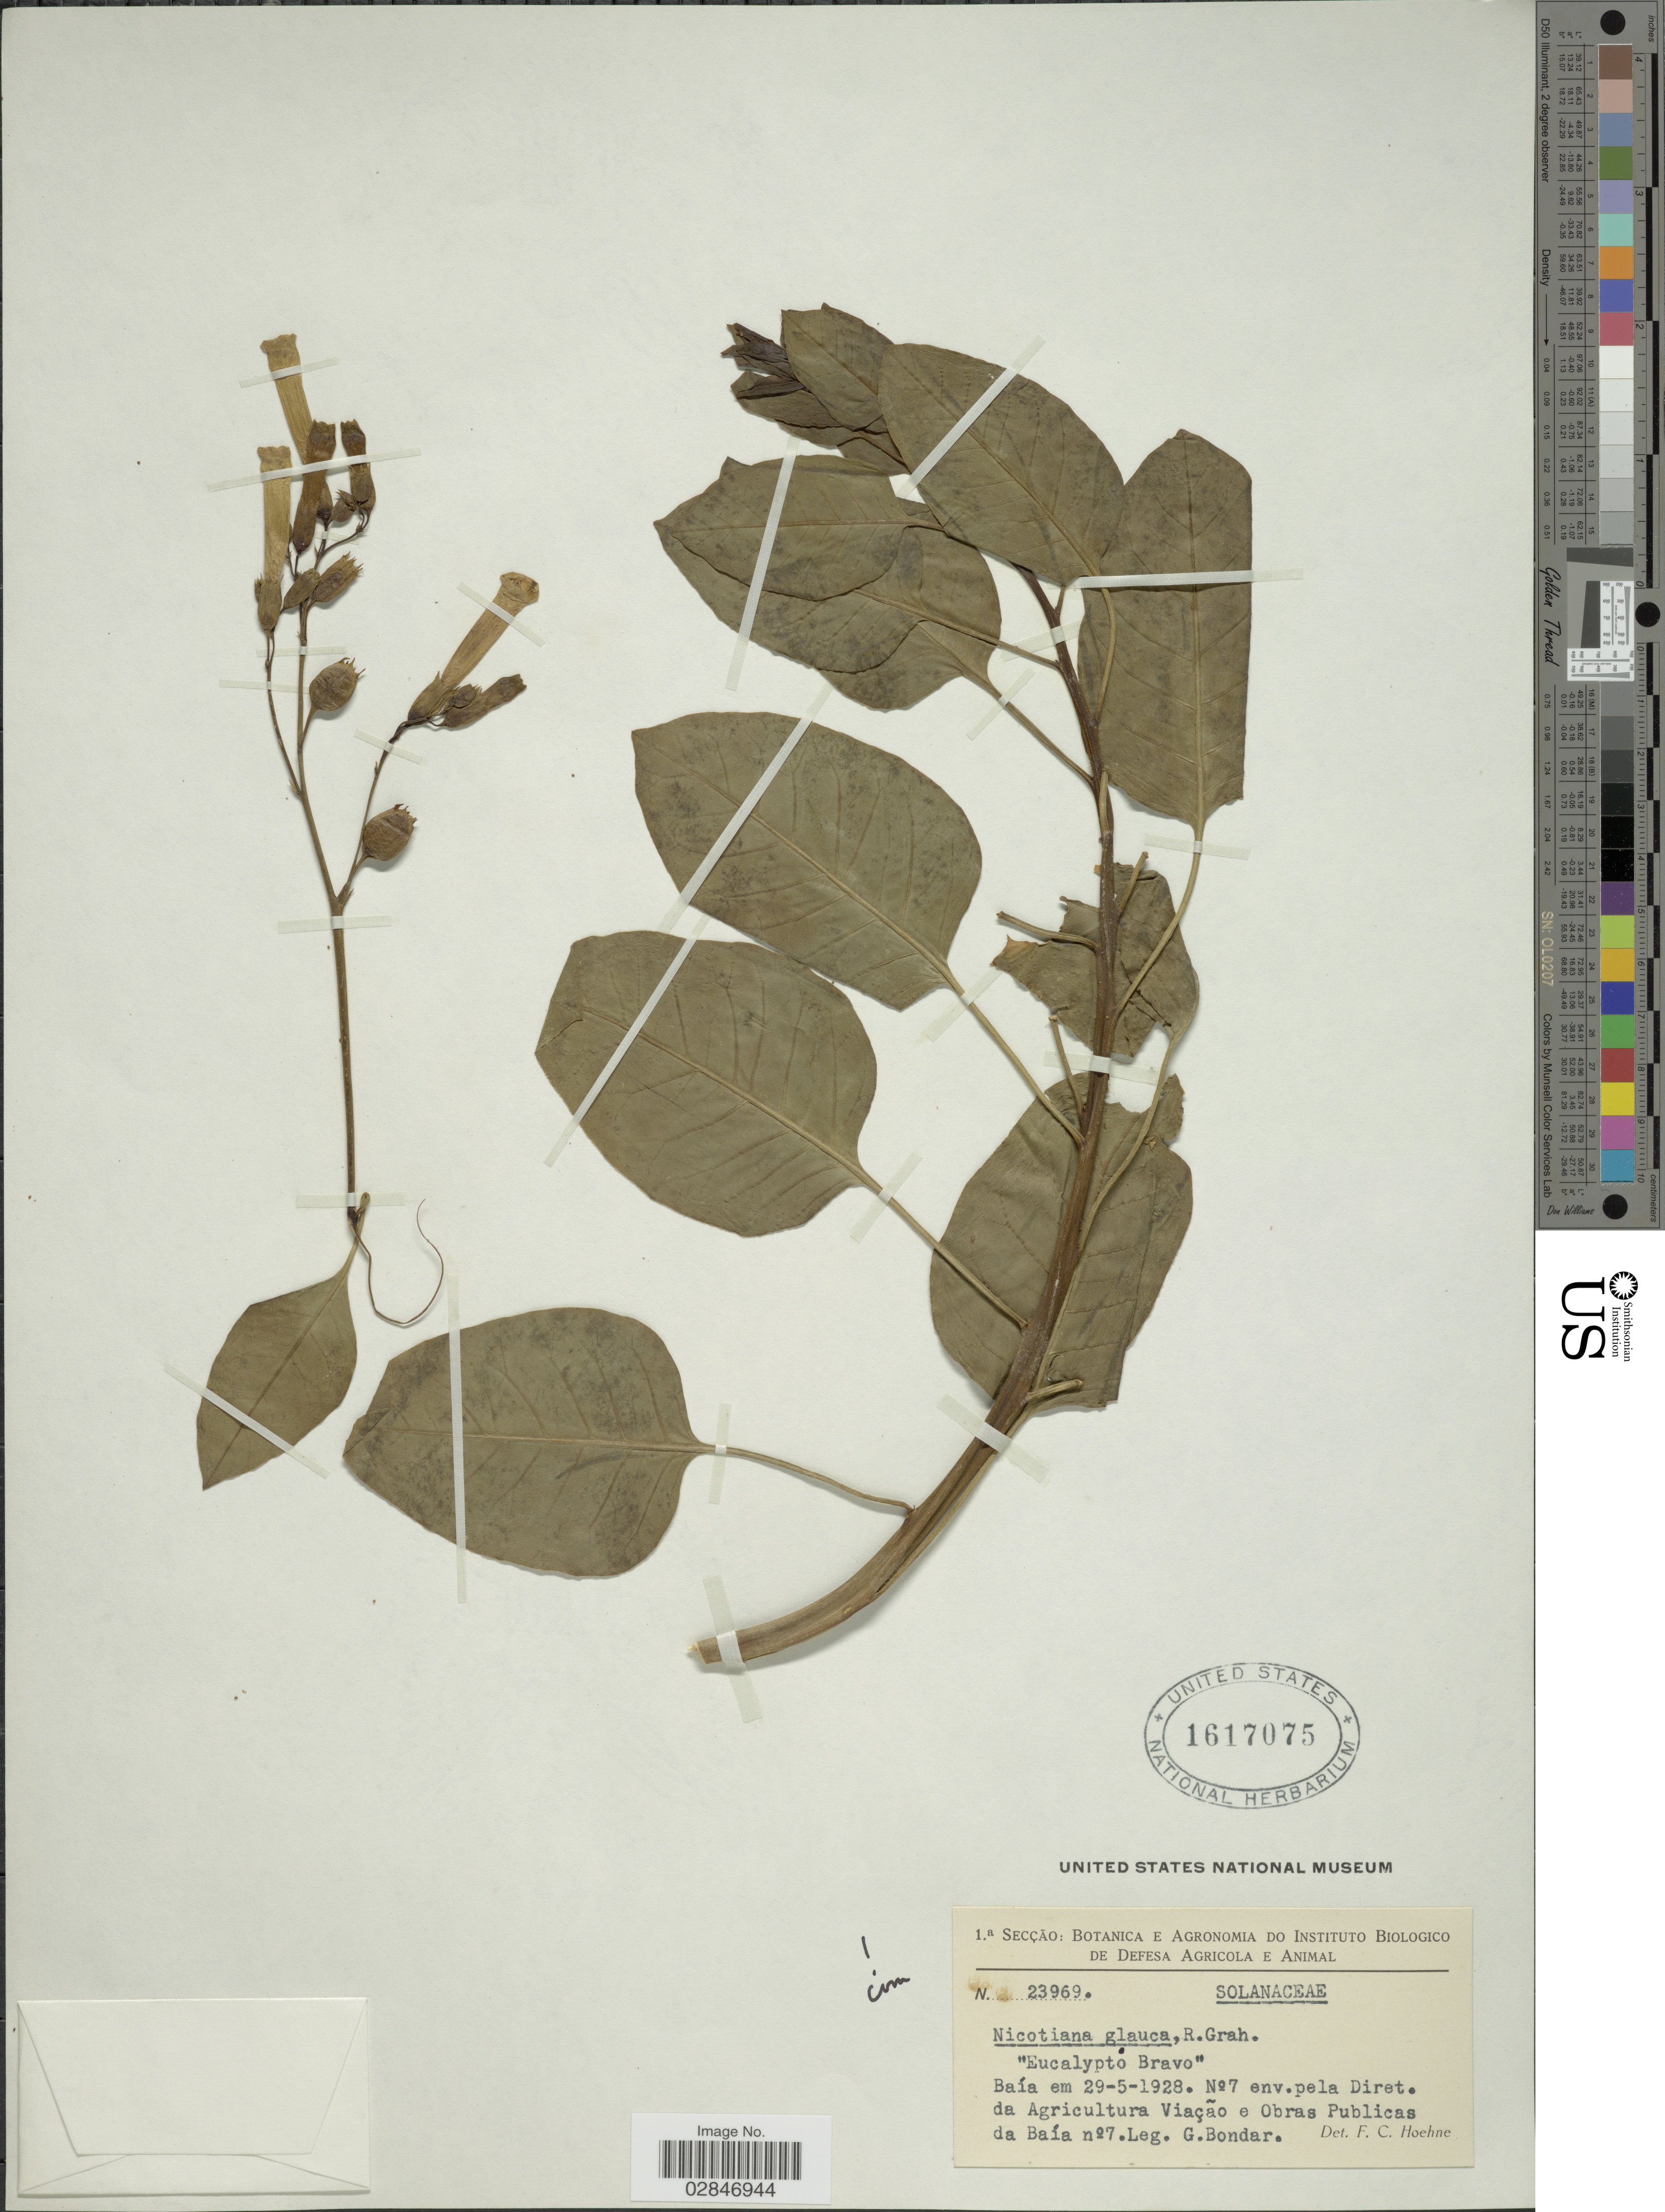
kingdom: Plantae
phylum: Tracheophyta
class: Magnoliopsida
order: Solanales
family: Solanaceae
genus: Nicotiana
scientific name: Nicotiana glauca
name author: Graham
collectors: G. G. Bondar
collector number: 23969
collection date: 1928-05-29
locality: Env. pela Diret. da Agricultura Viação e Obras Publicas da Baía. Baía.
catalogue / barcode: US 1617075